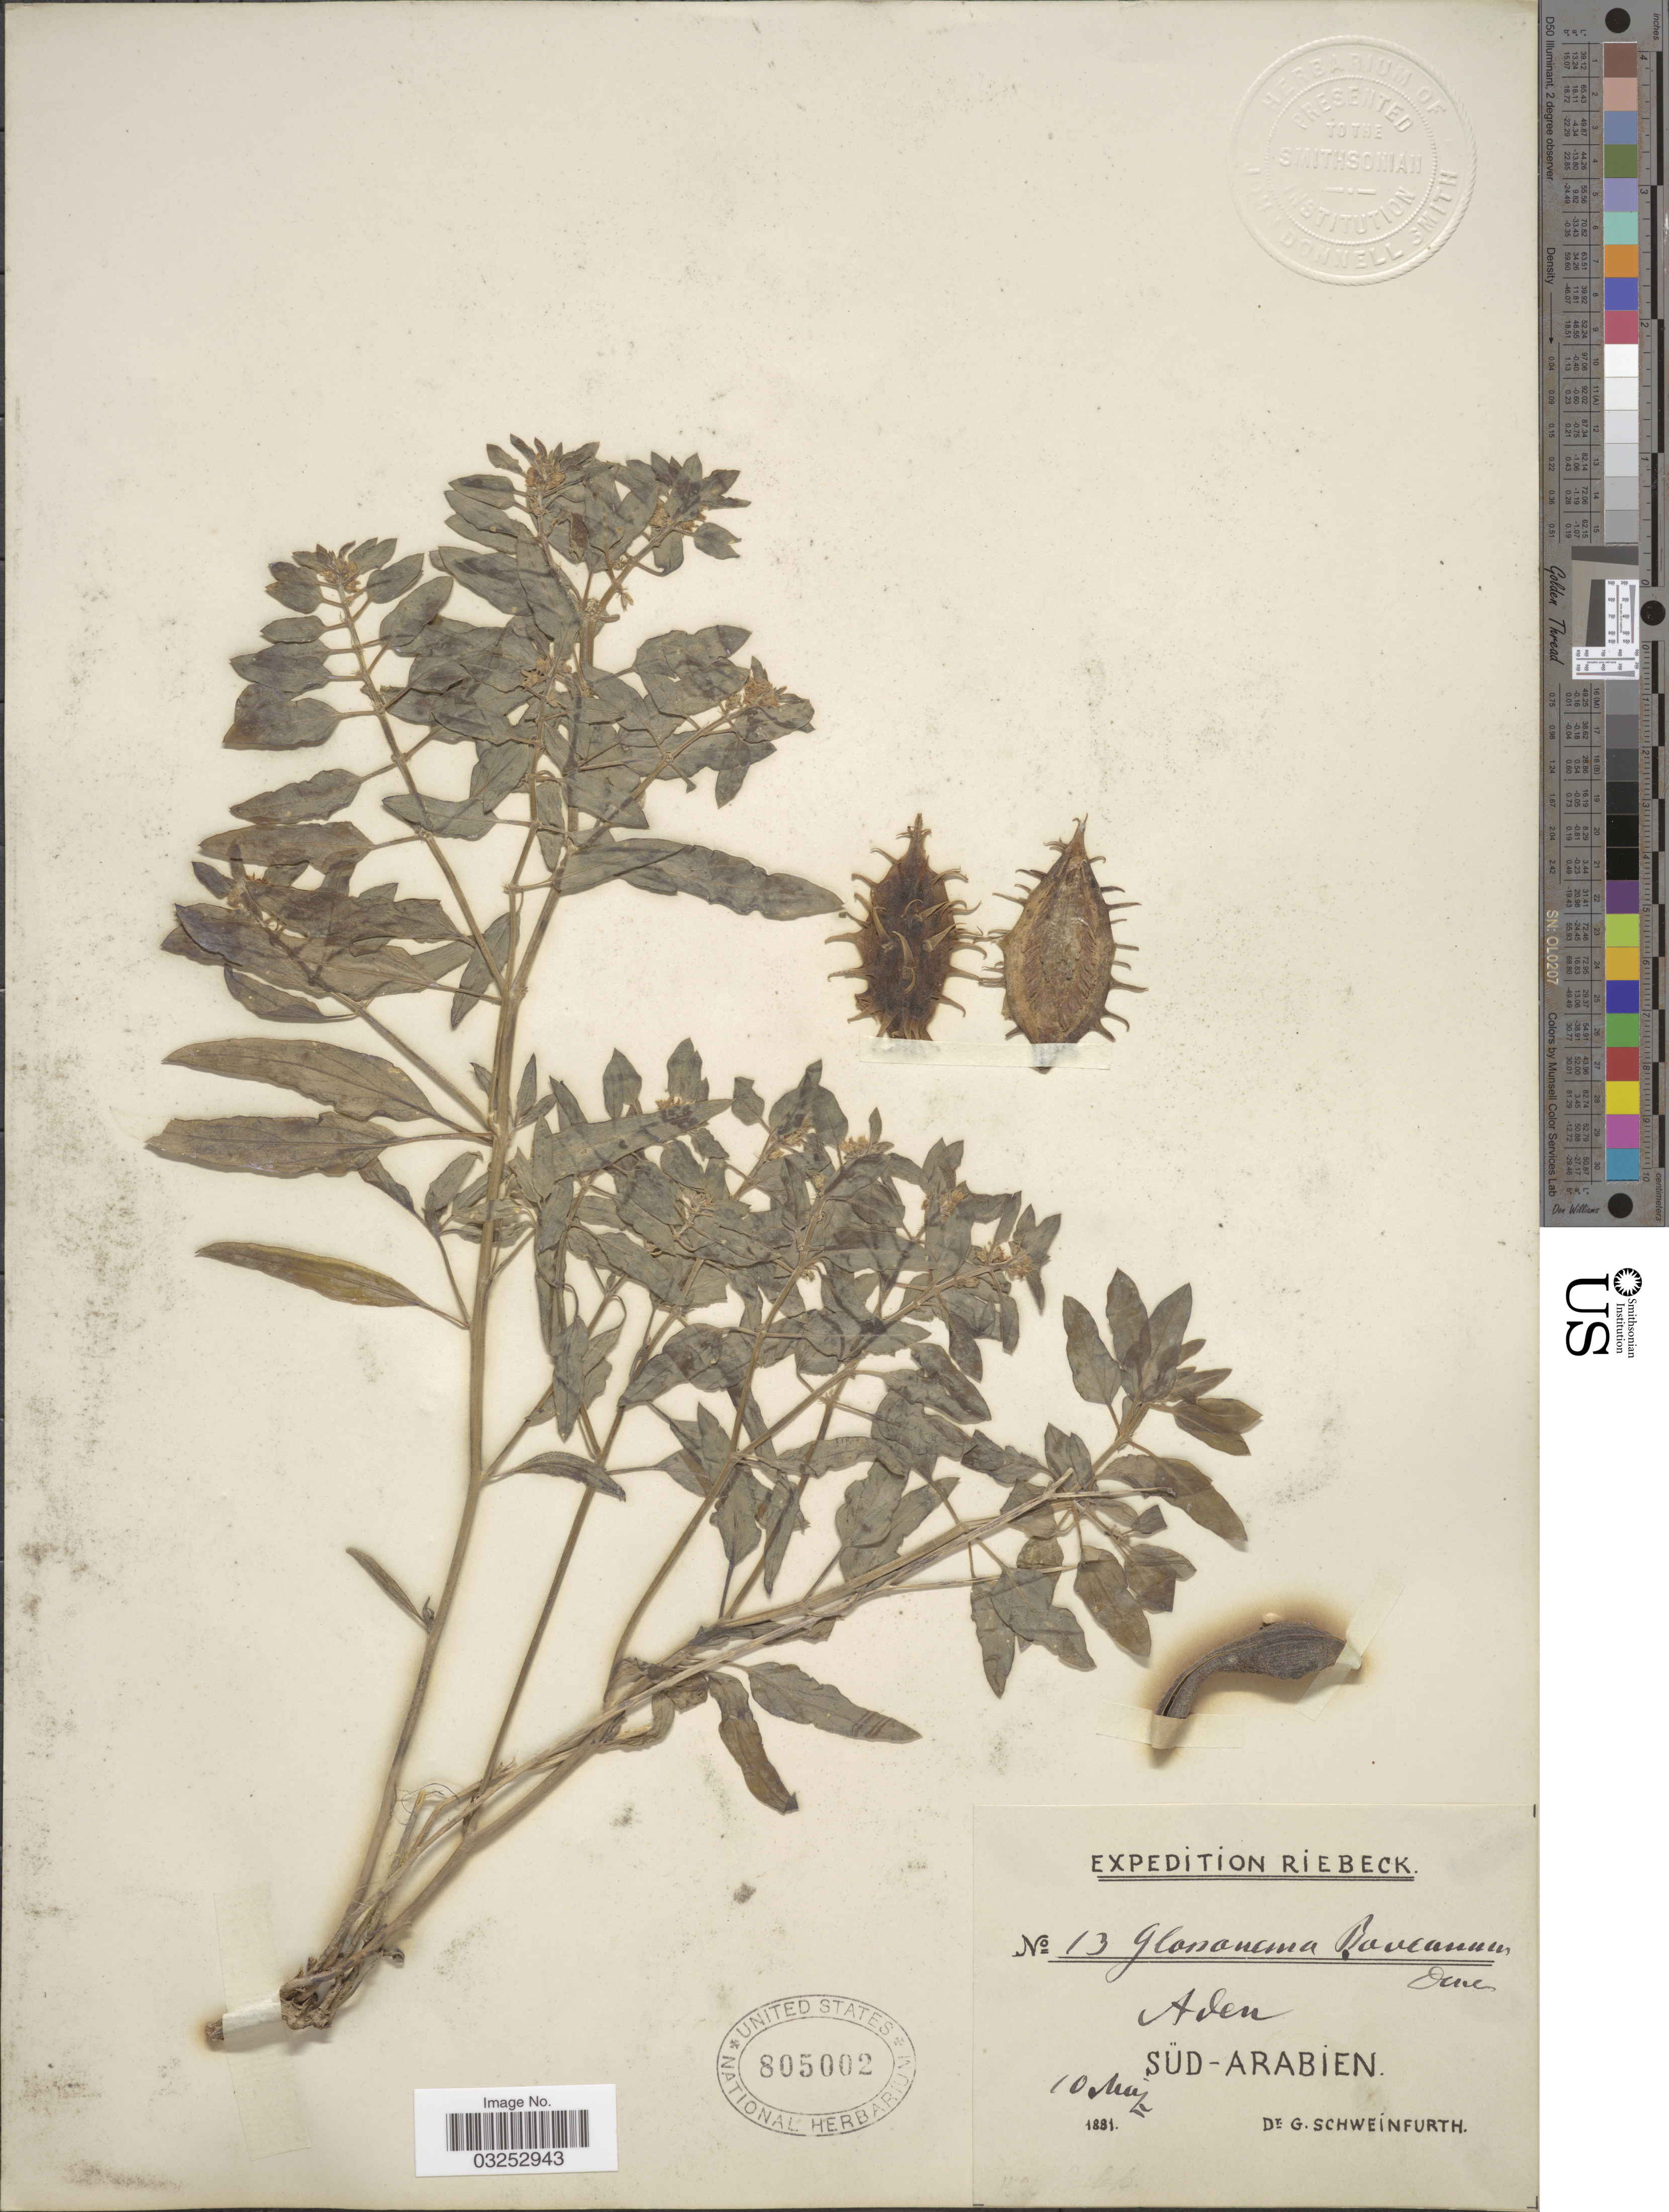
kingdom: Plantae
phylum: Tracheophyta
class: Magnoliopsida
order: Gentianales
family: Apocynaceae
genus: Glossonema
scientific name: Glossonema boveanum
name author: (Decne.) Decne.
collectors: G. A. Schweinfurth (herbarium)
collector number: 13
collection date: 1881-03-10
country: Saudi Arabia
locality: Aden, Süd-Arabien.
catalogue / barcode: US 805002